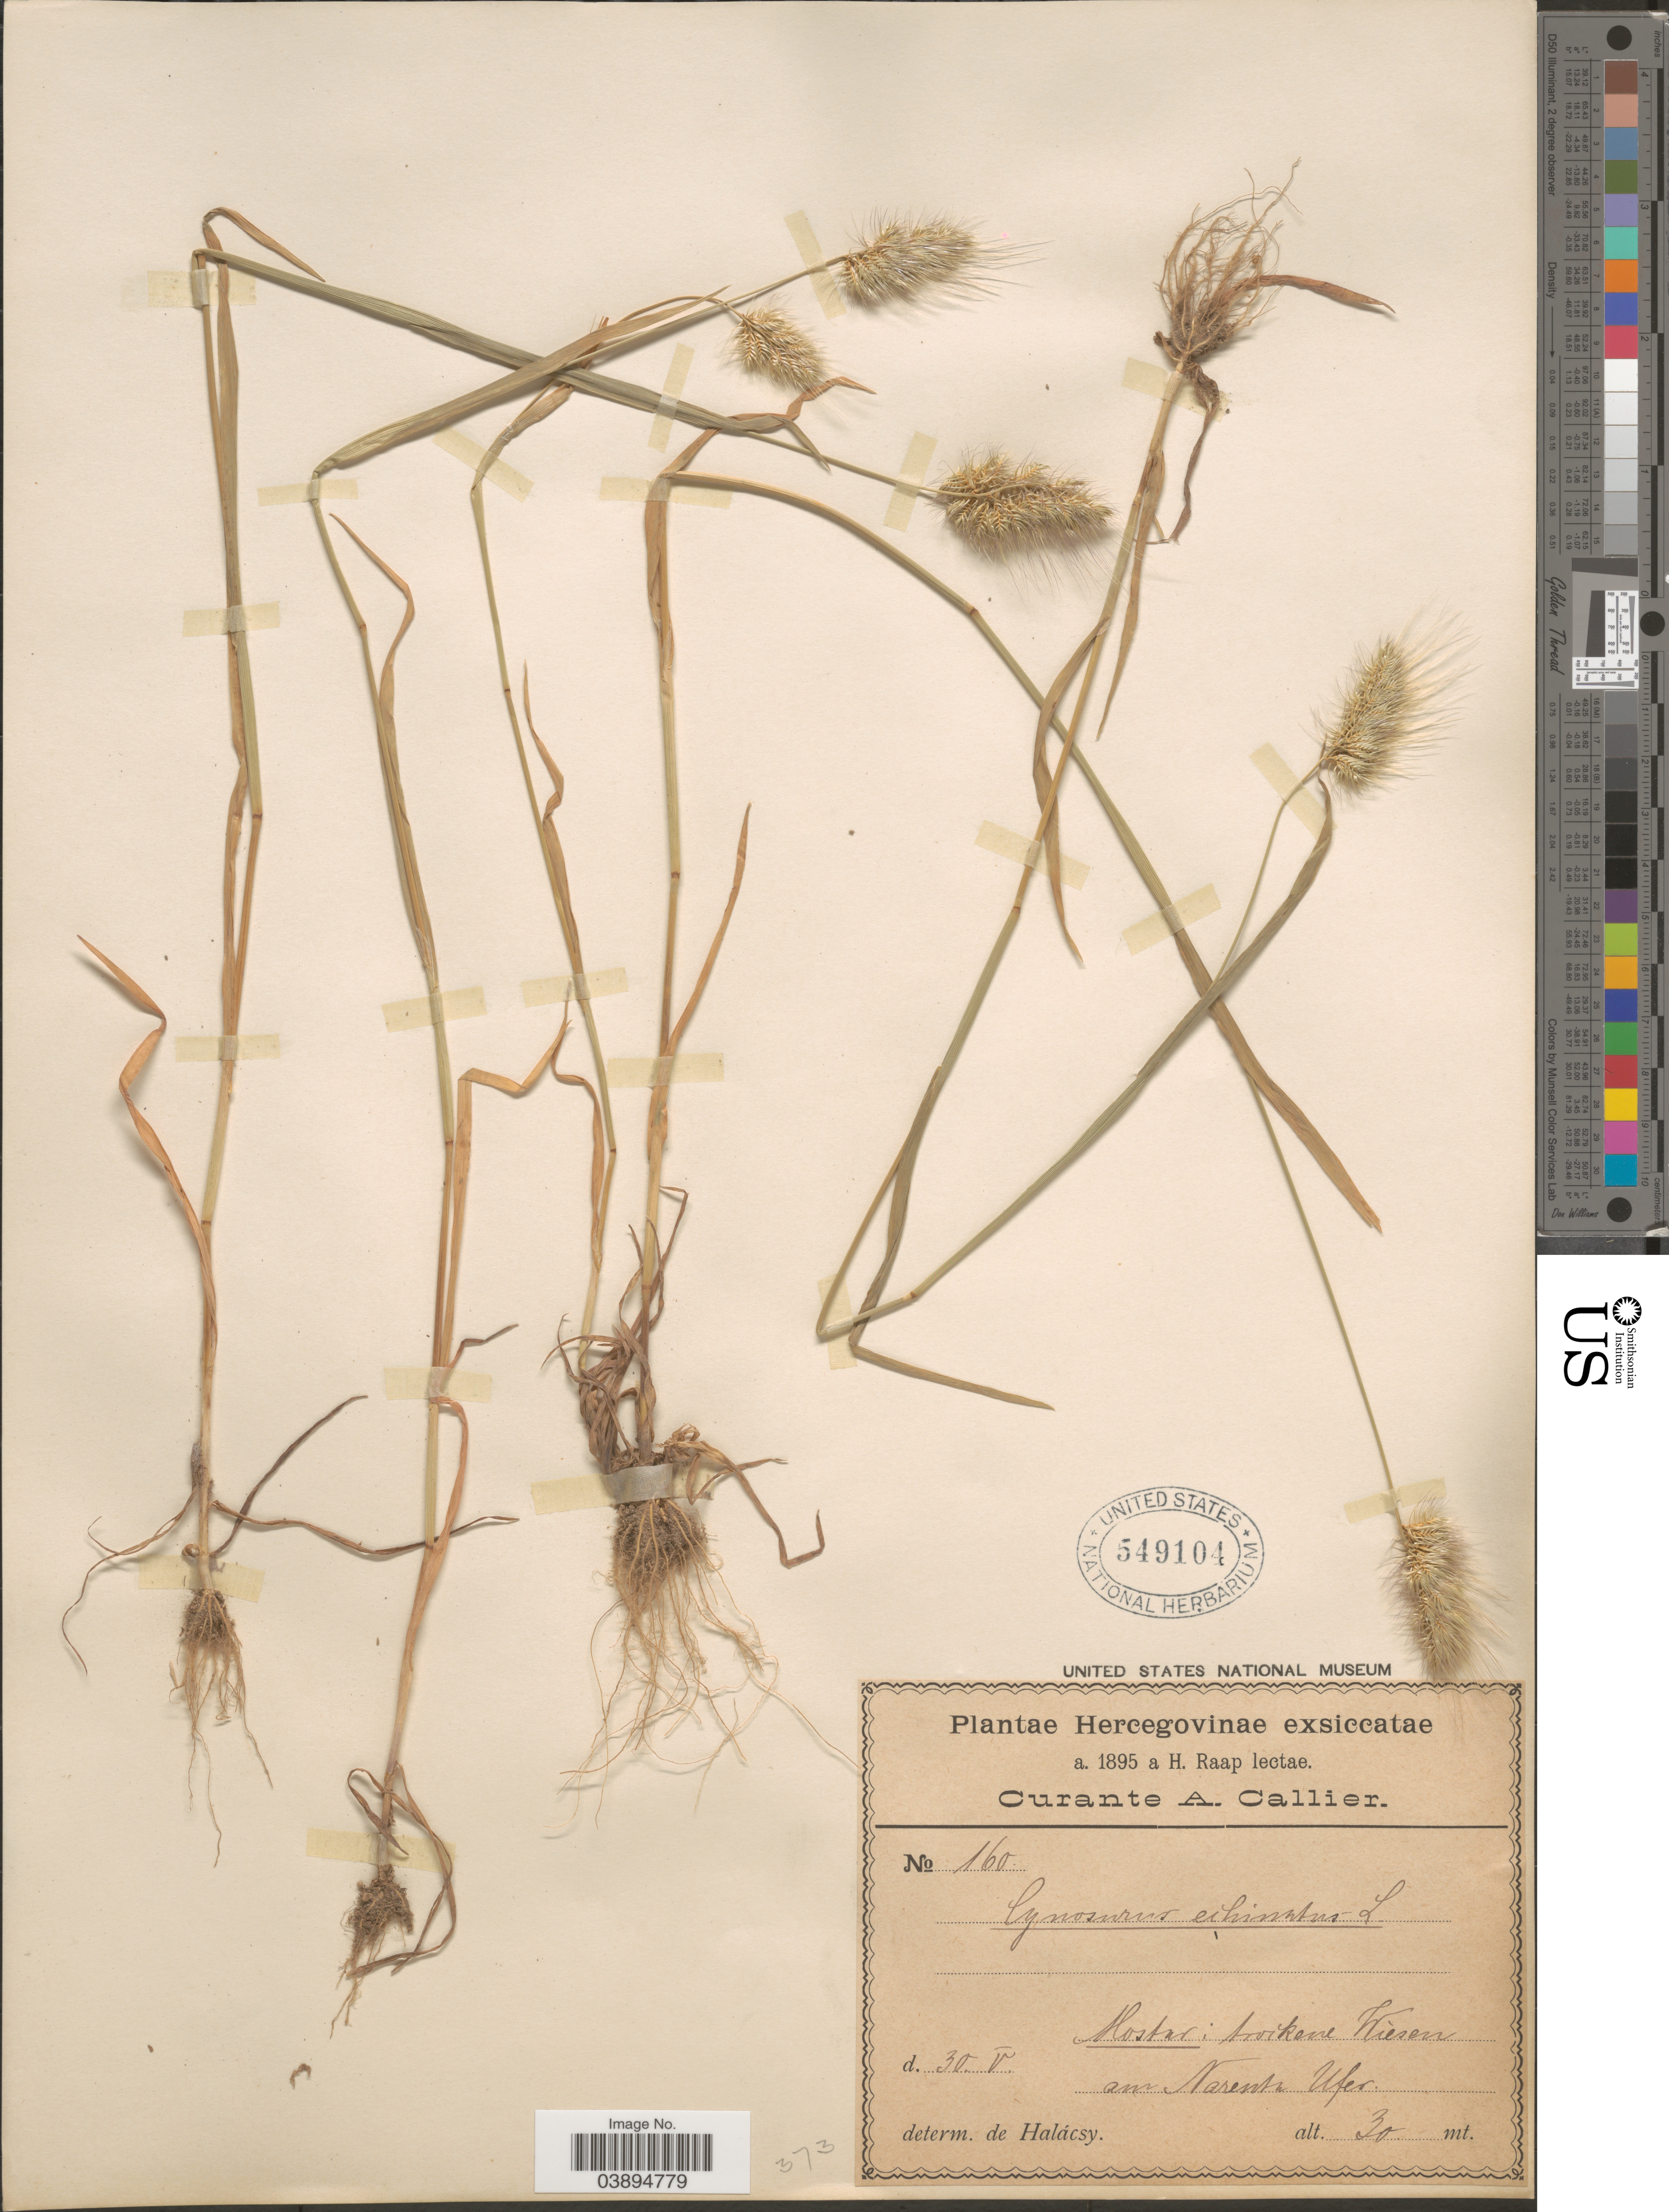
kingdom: Plantae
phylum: Tracheophyta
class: Liliopsida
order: Poales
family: Poaceae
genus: Cynosurus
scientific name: Cynosurus echinatus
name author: L.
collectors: H. Raap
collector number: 160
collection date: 1895-05-30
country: Bosnia and Herzegovina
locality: Hercegovinae. Mostar: trockene Wiesen am Narents Ufer.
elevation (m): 30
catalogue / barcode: US 549104